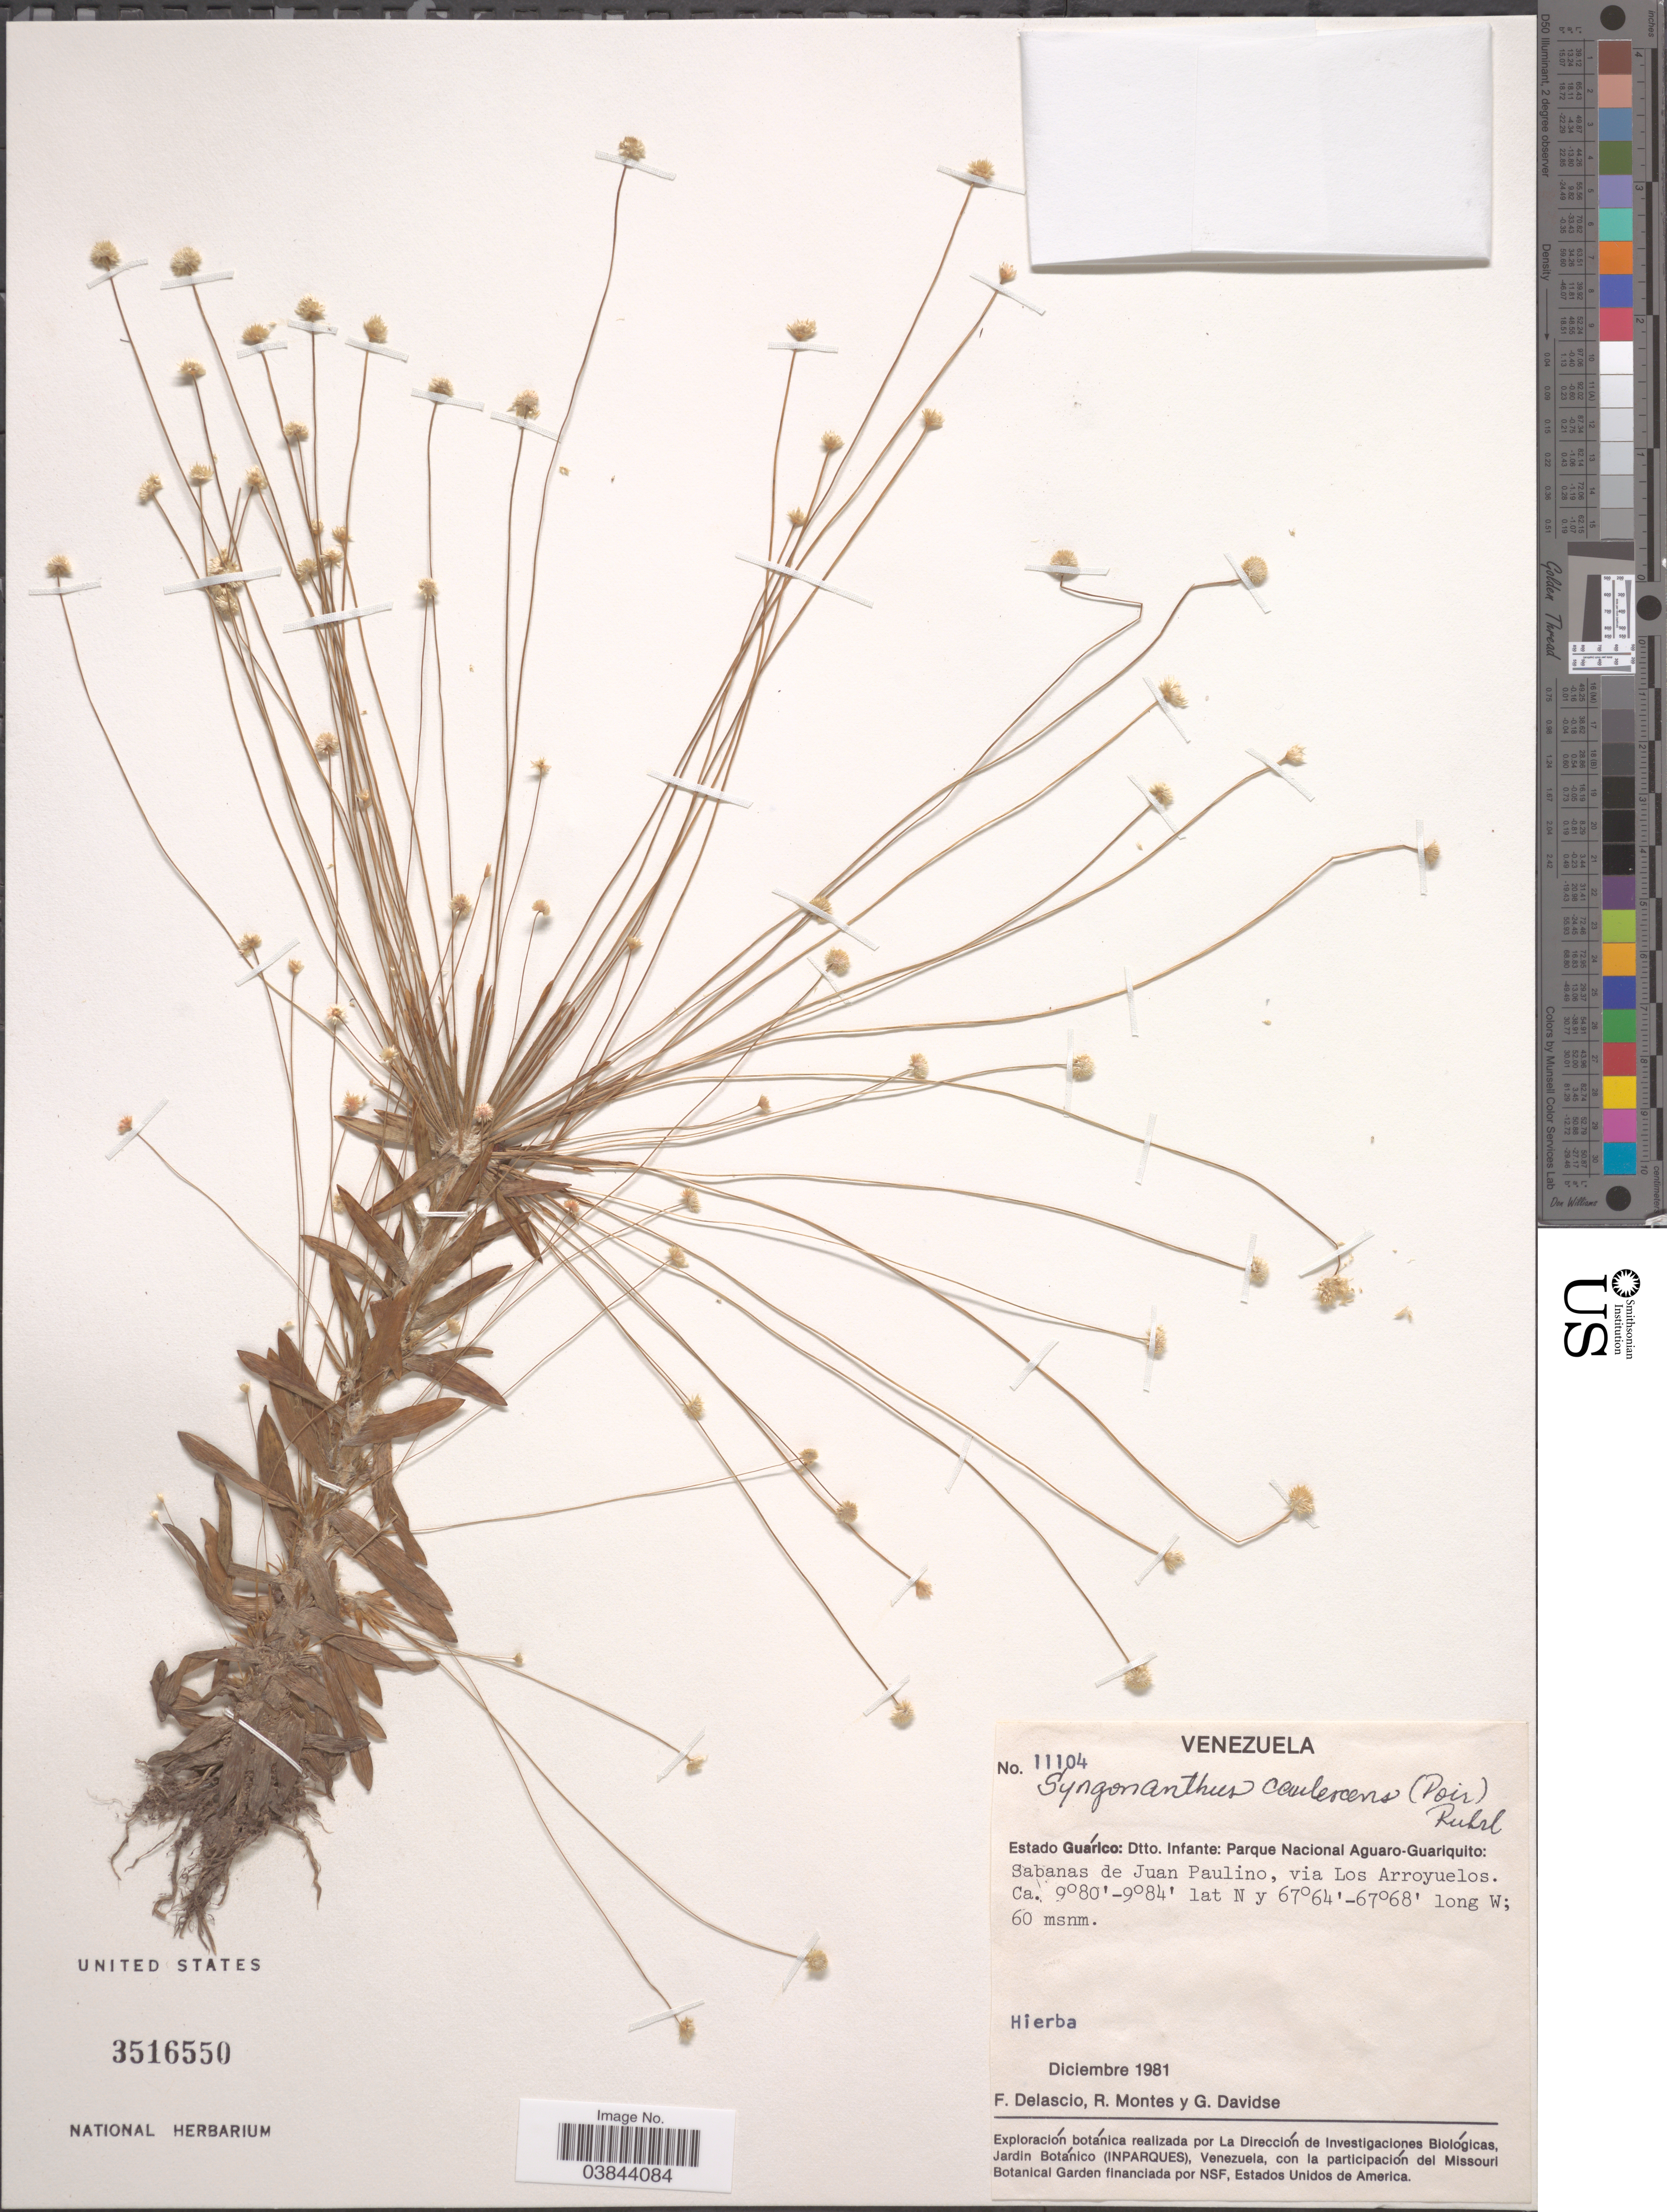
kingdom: Plantae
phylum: Tracheophyta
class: Liliopsida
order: Poales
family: Eriocaulaceae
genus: Syngonanthus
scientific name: Syngonanthus caulescens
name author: (Poir.) Ruhland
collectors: F. Delascio C., R. Montes & G. Davidse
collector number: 11104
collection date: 1981-12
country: Venezuela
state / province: Guarico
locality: Dtto. Infante: Parque Nacional Aguaro-Guariquito: Sabanas de Juan Paulino, via Los Arroyuelos.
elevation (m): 60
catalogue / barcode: US 3516550